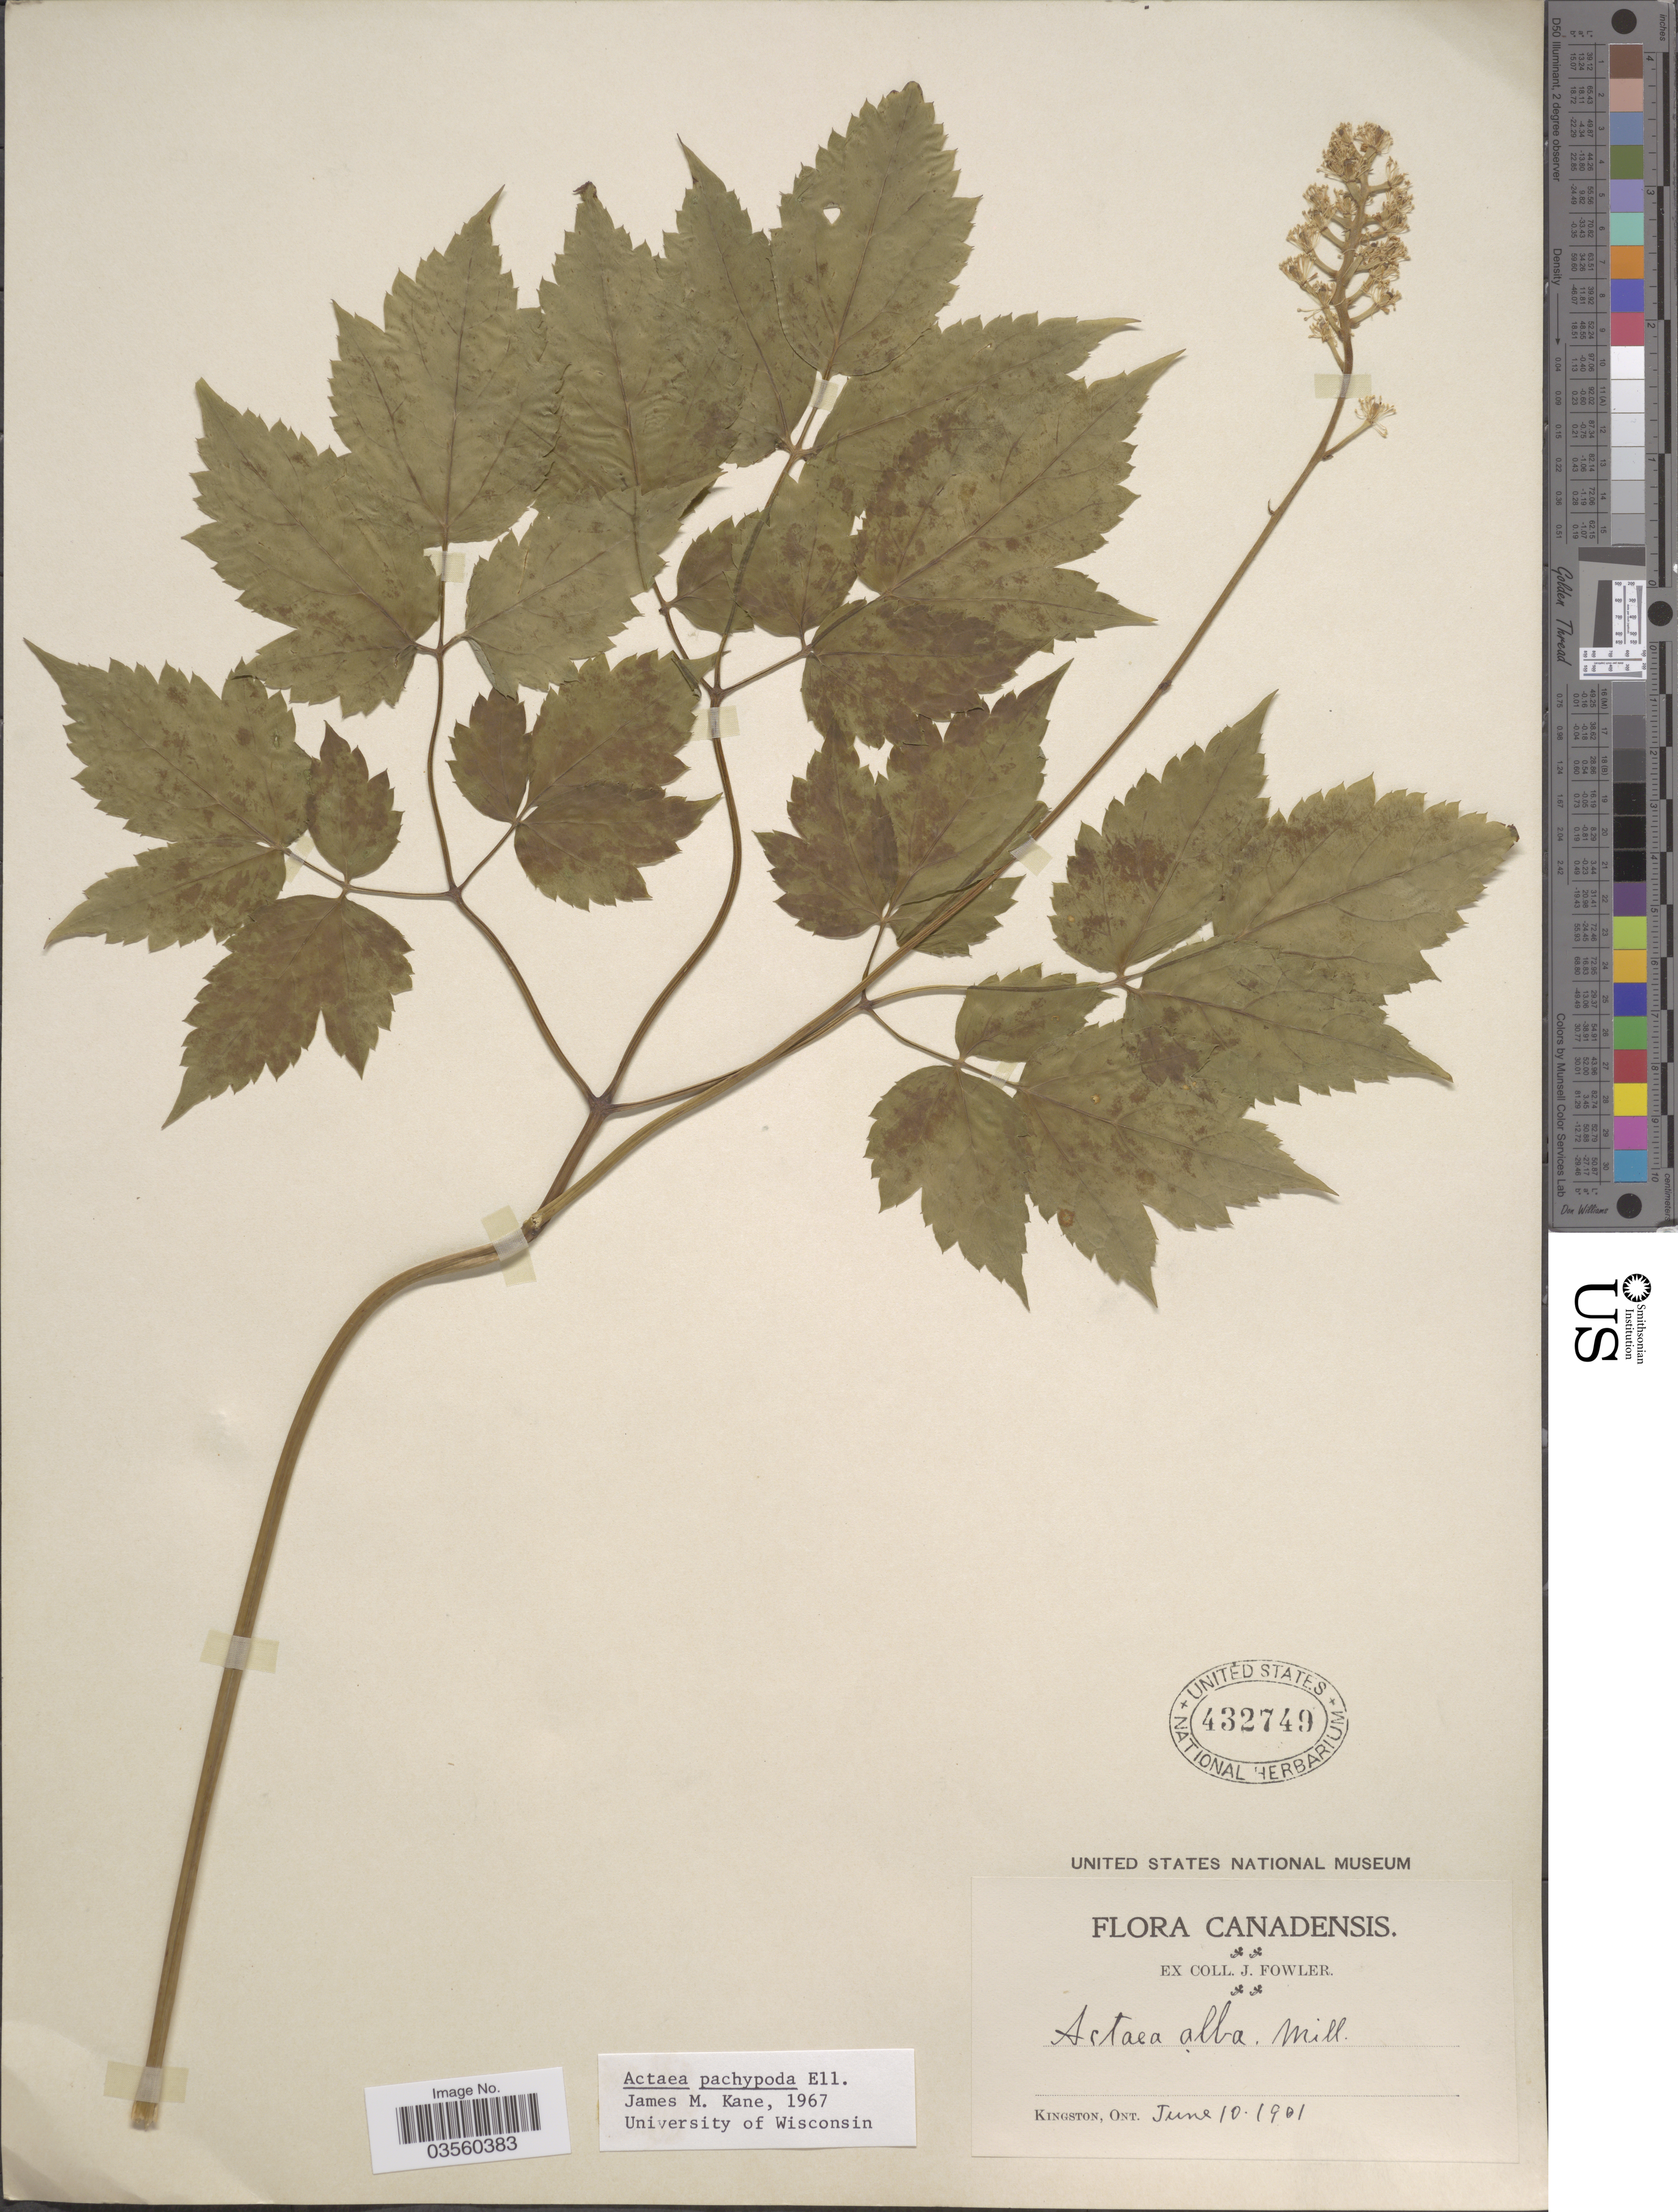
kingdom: Plantae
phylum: Tracheophyta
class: Magnoliopsida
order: Ranunculales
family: Ranunculaceae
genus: Actaea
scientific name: Actaea pachypoda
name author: Elliott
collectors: J. Fowler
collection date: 1901-06-10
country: Canada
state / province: Ontario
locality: Kingston.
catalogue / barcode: US 432749